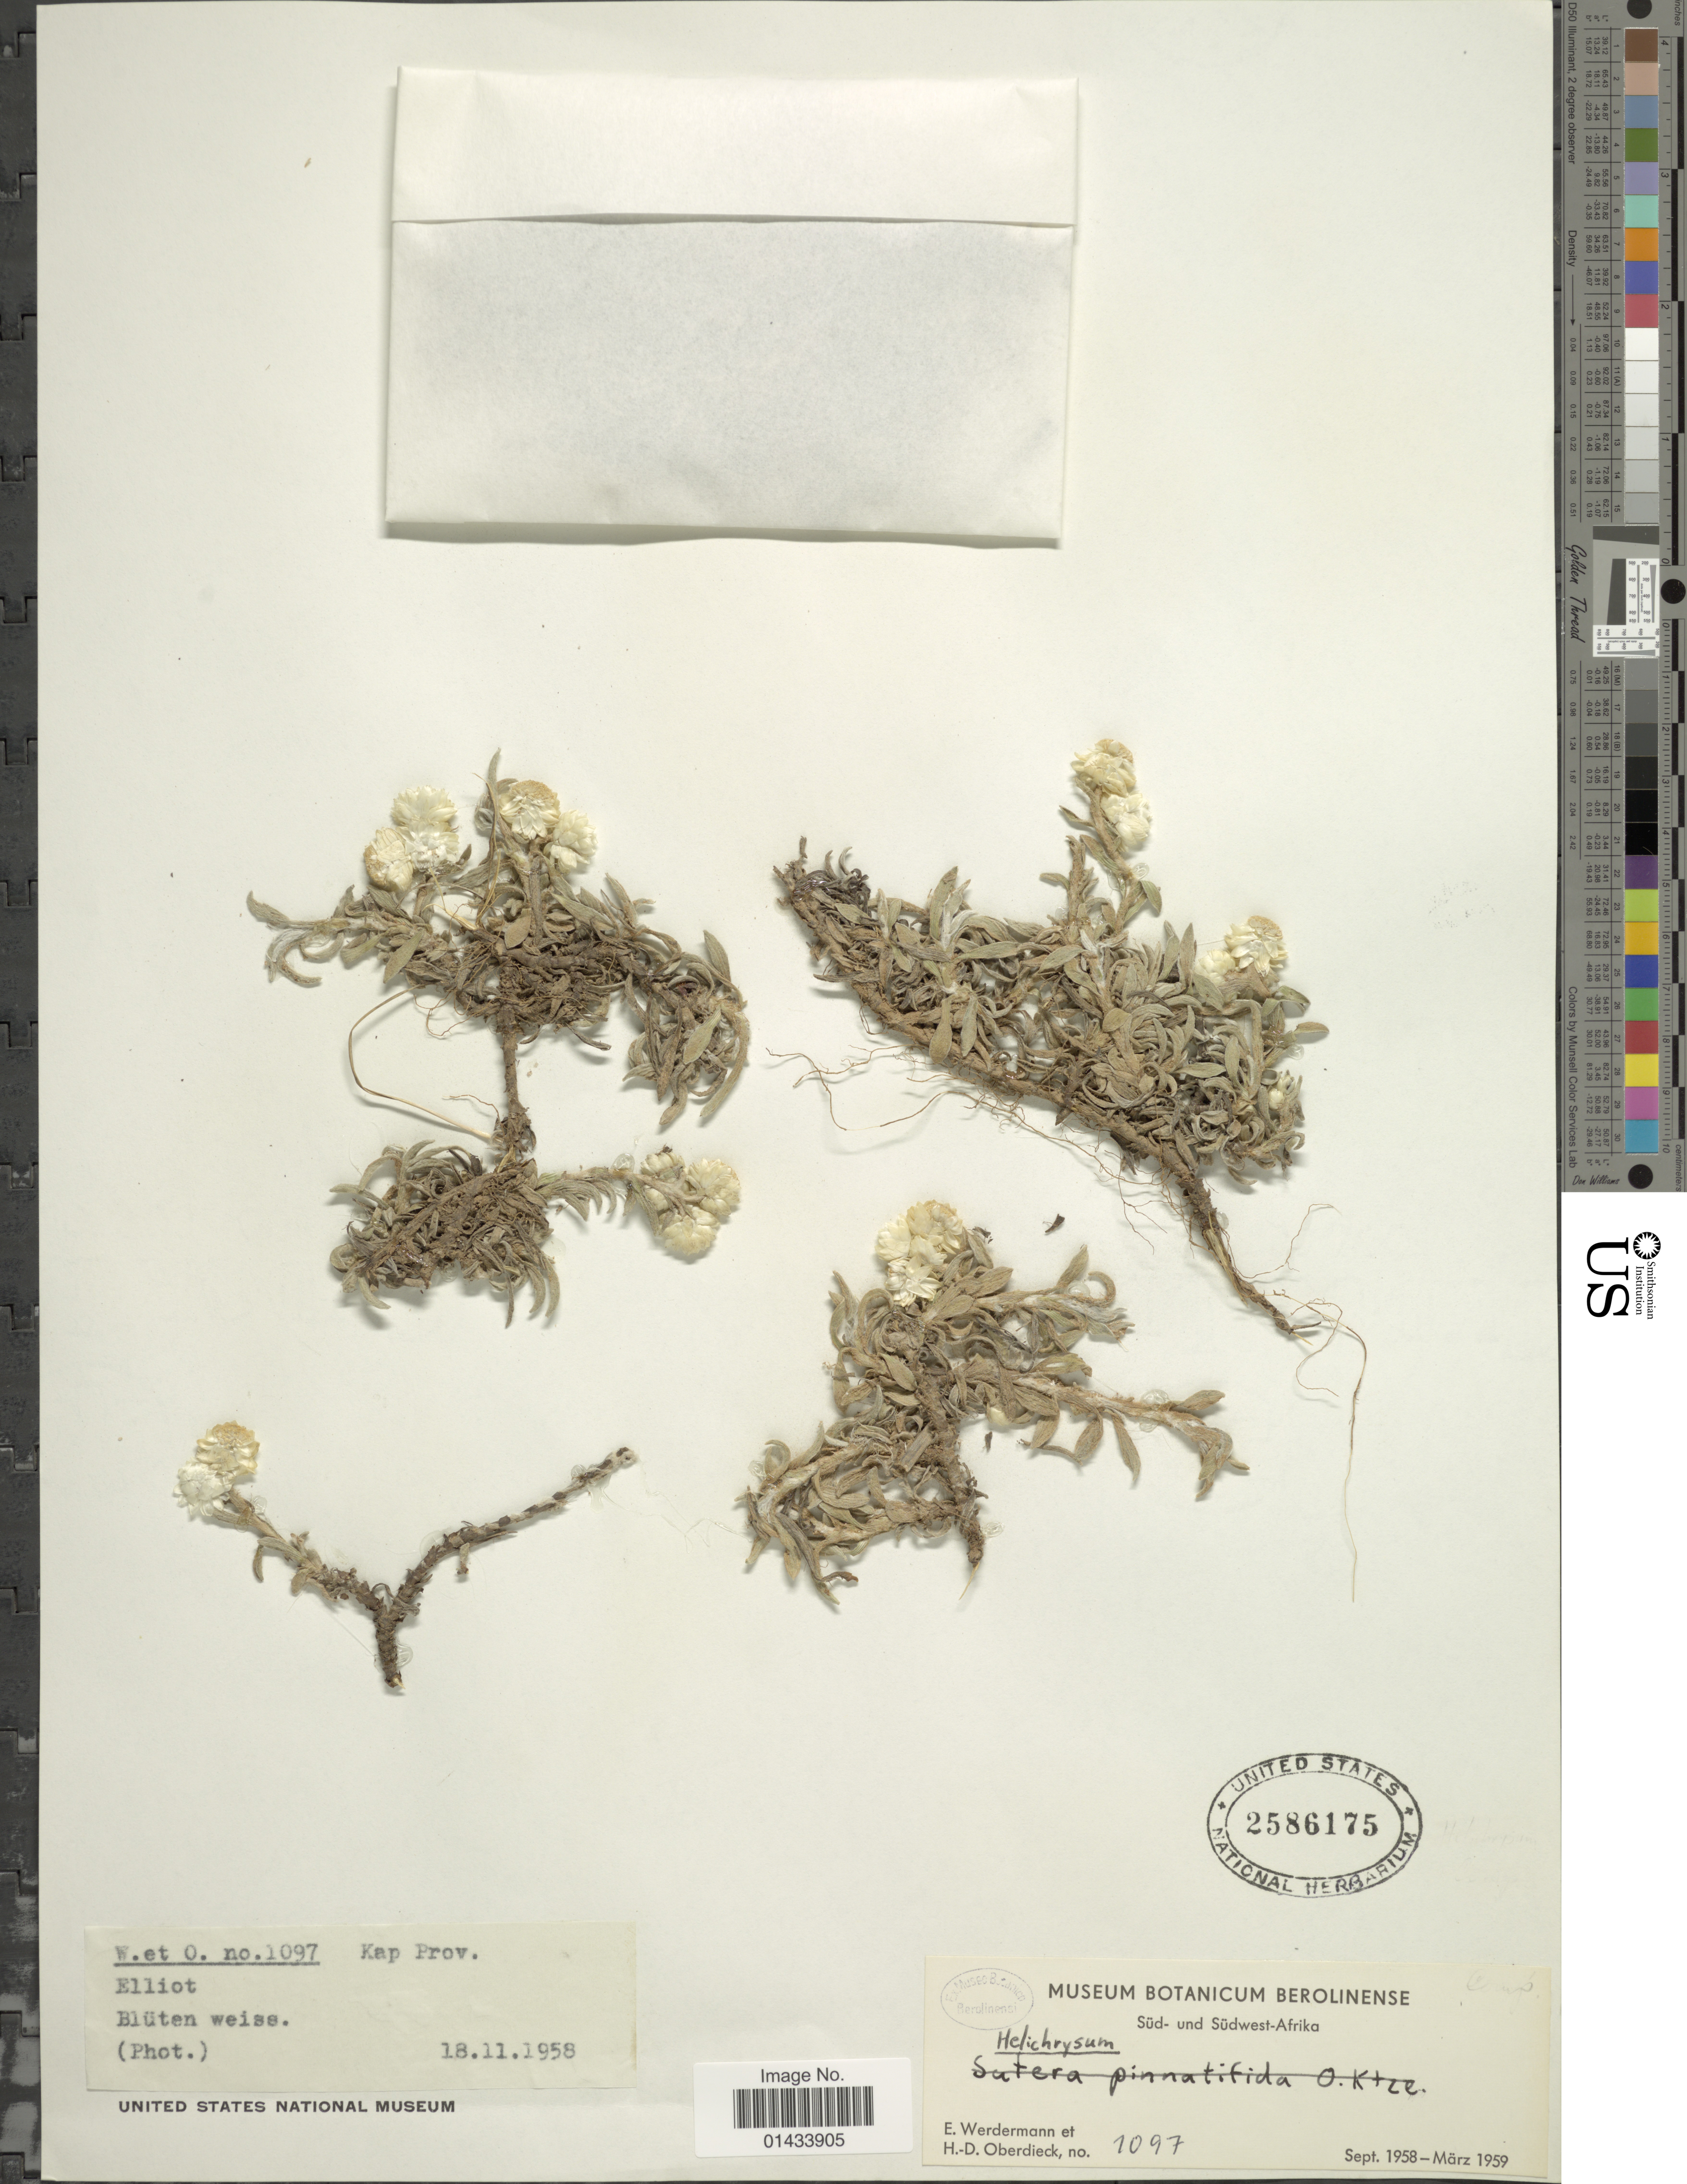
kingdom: Plantae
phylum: Tracheophyta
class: Magnoliopsida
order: Asterales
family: Asteraceae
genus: Helichrysum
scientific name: Helichrysum sp.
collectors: E. Wedermann & H. Oberdieck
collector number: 1097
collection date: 1958-09/1959-03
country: South Africa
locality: Süd- und Südwest Afrika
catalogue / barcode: US 2586175